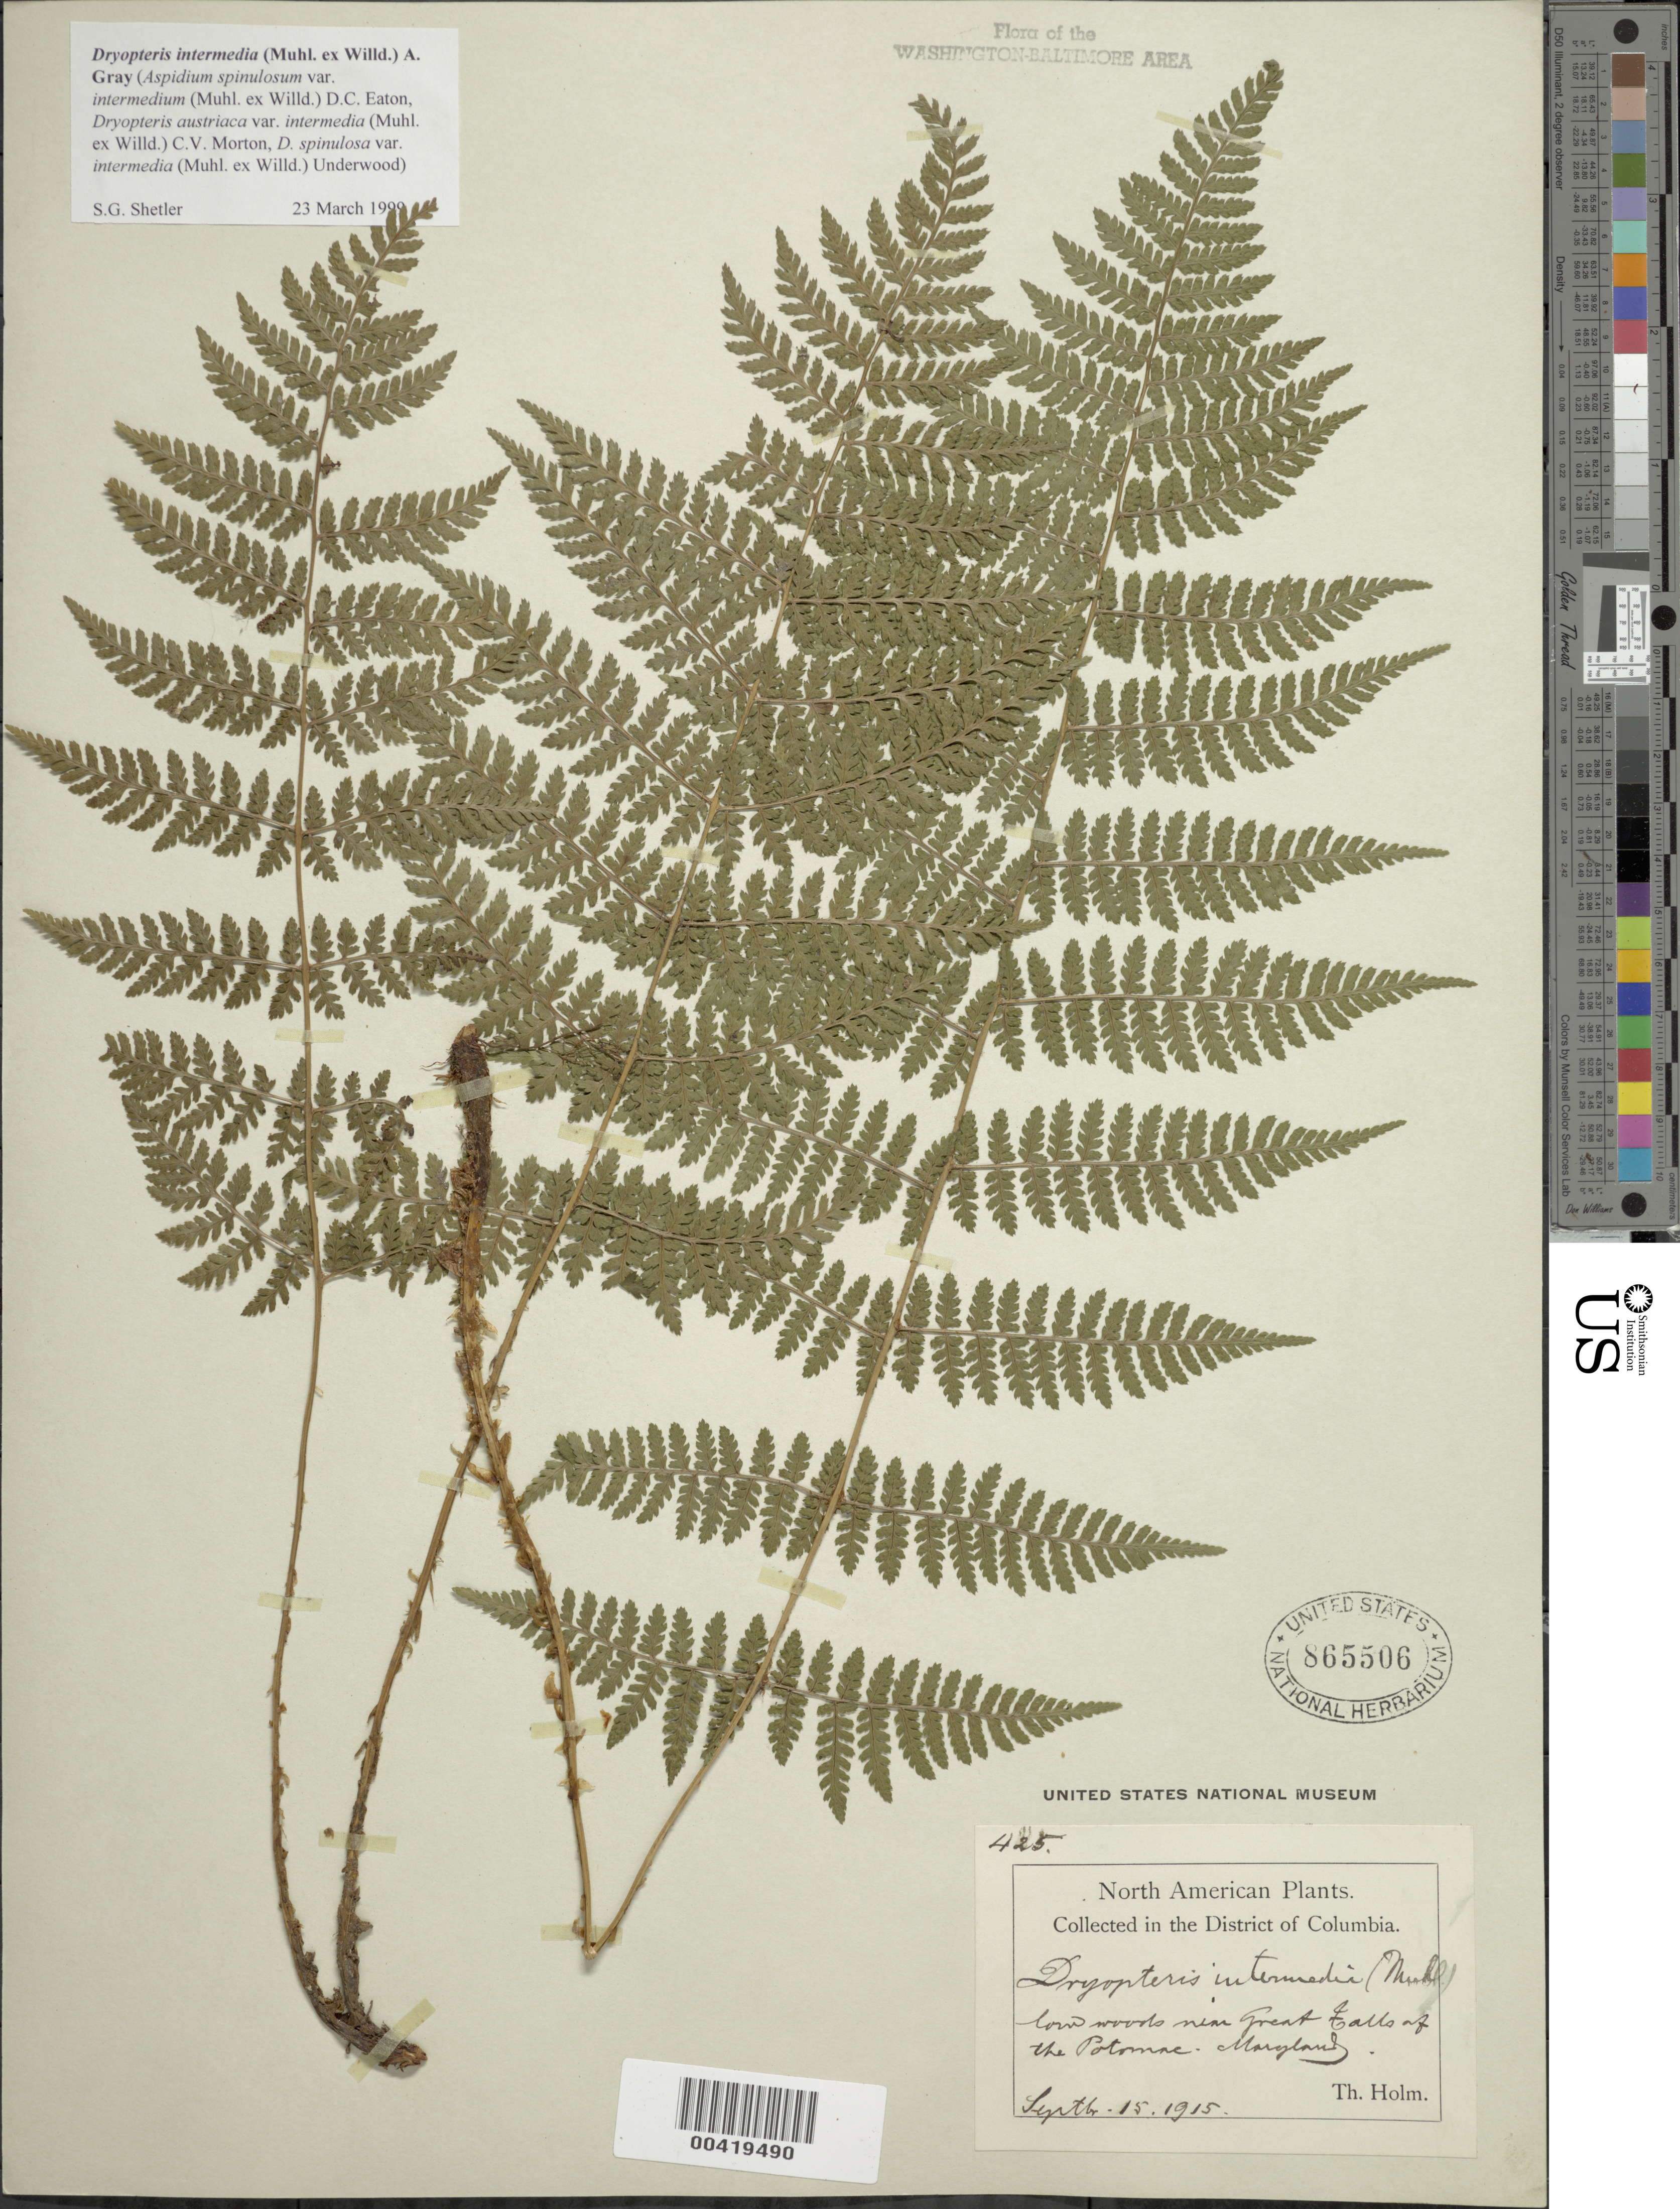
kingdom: Plantae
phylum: Tracheophyta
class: Polypodiopsida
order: Polypodiales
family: Dryopteridaceae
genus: Dryopteris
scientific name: Dryopteris intermedia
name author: (Muhl.) A. Gray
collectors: T. Holm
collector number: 425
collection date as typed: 15 Sep 1915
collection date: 1915-09-15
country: United States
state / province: Maryland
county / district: Montgomery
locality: Near Great Falls C. & O. Canal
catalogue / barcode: US 865506